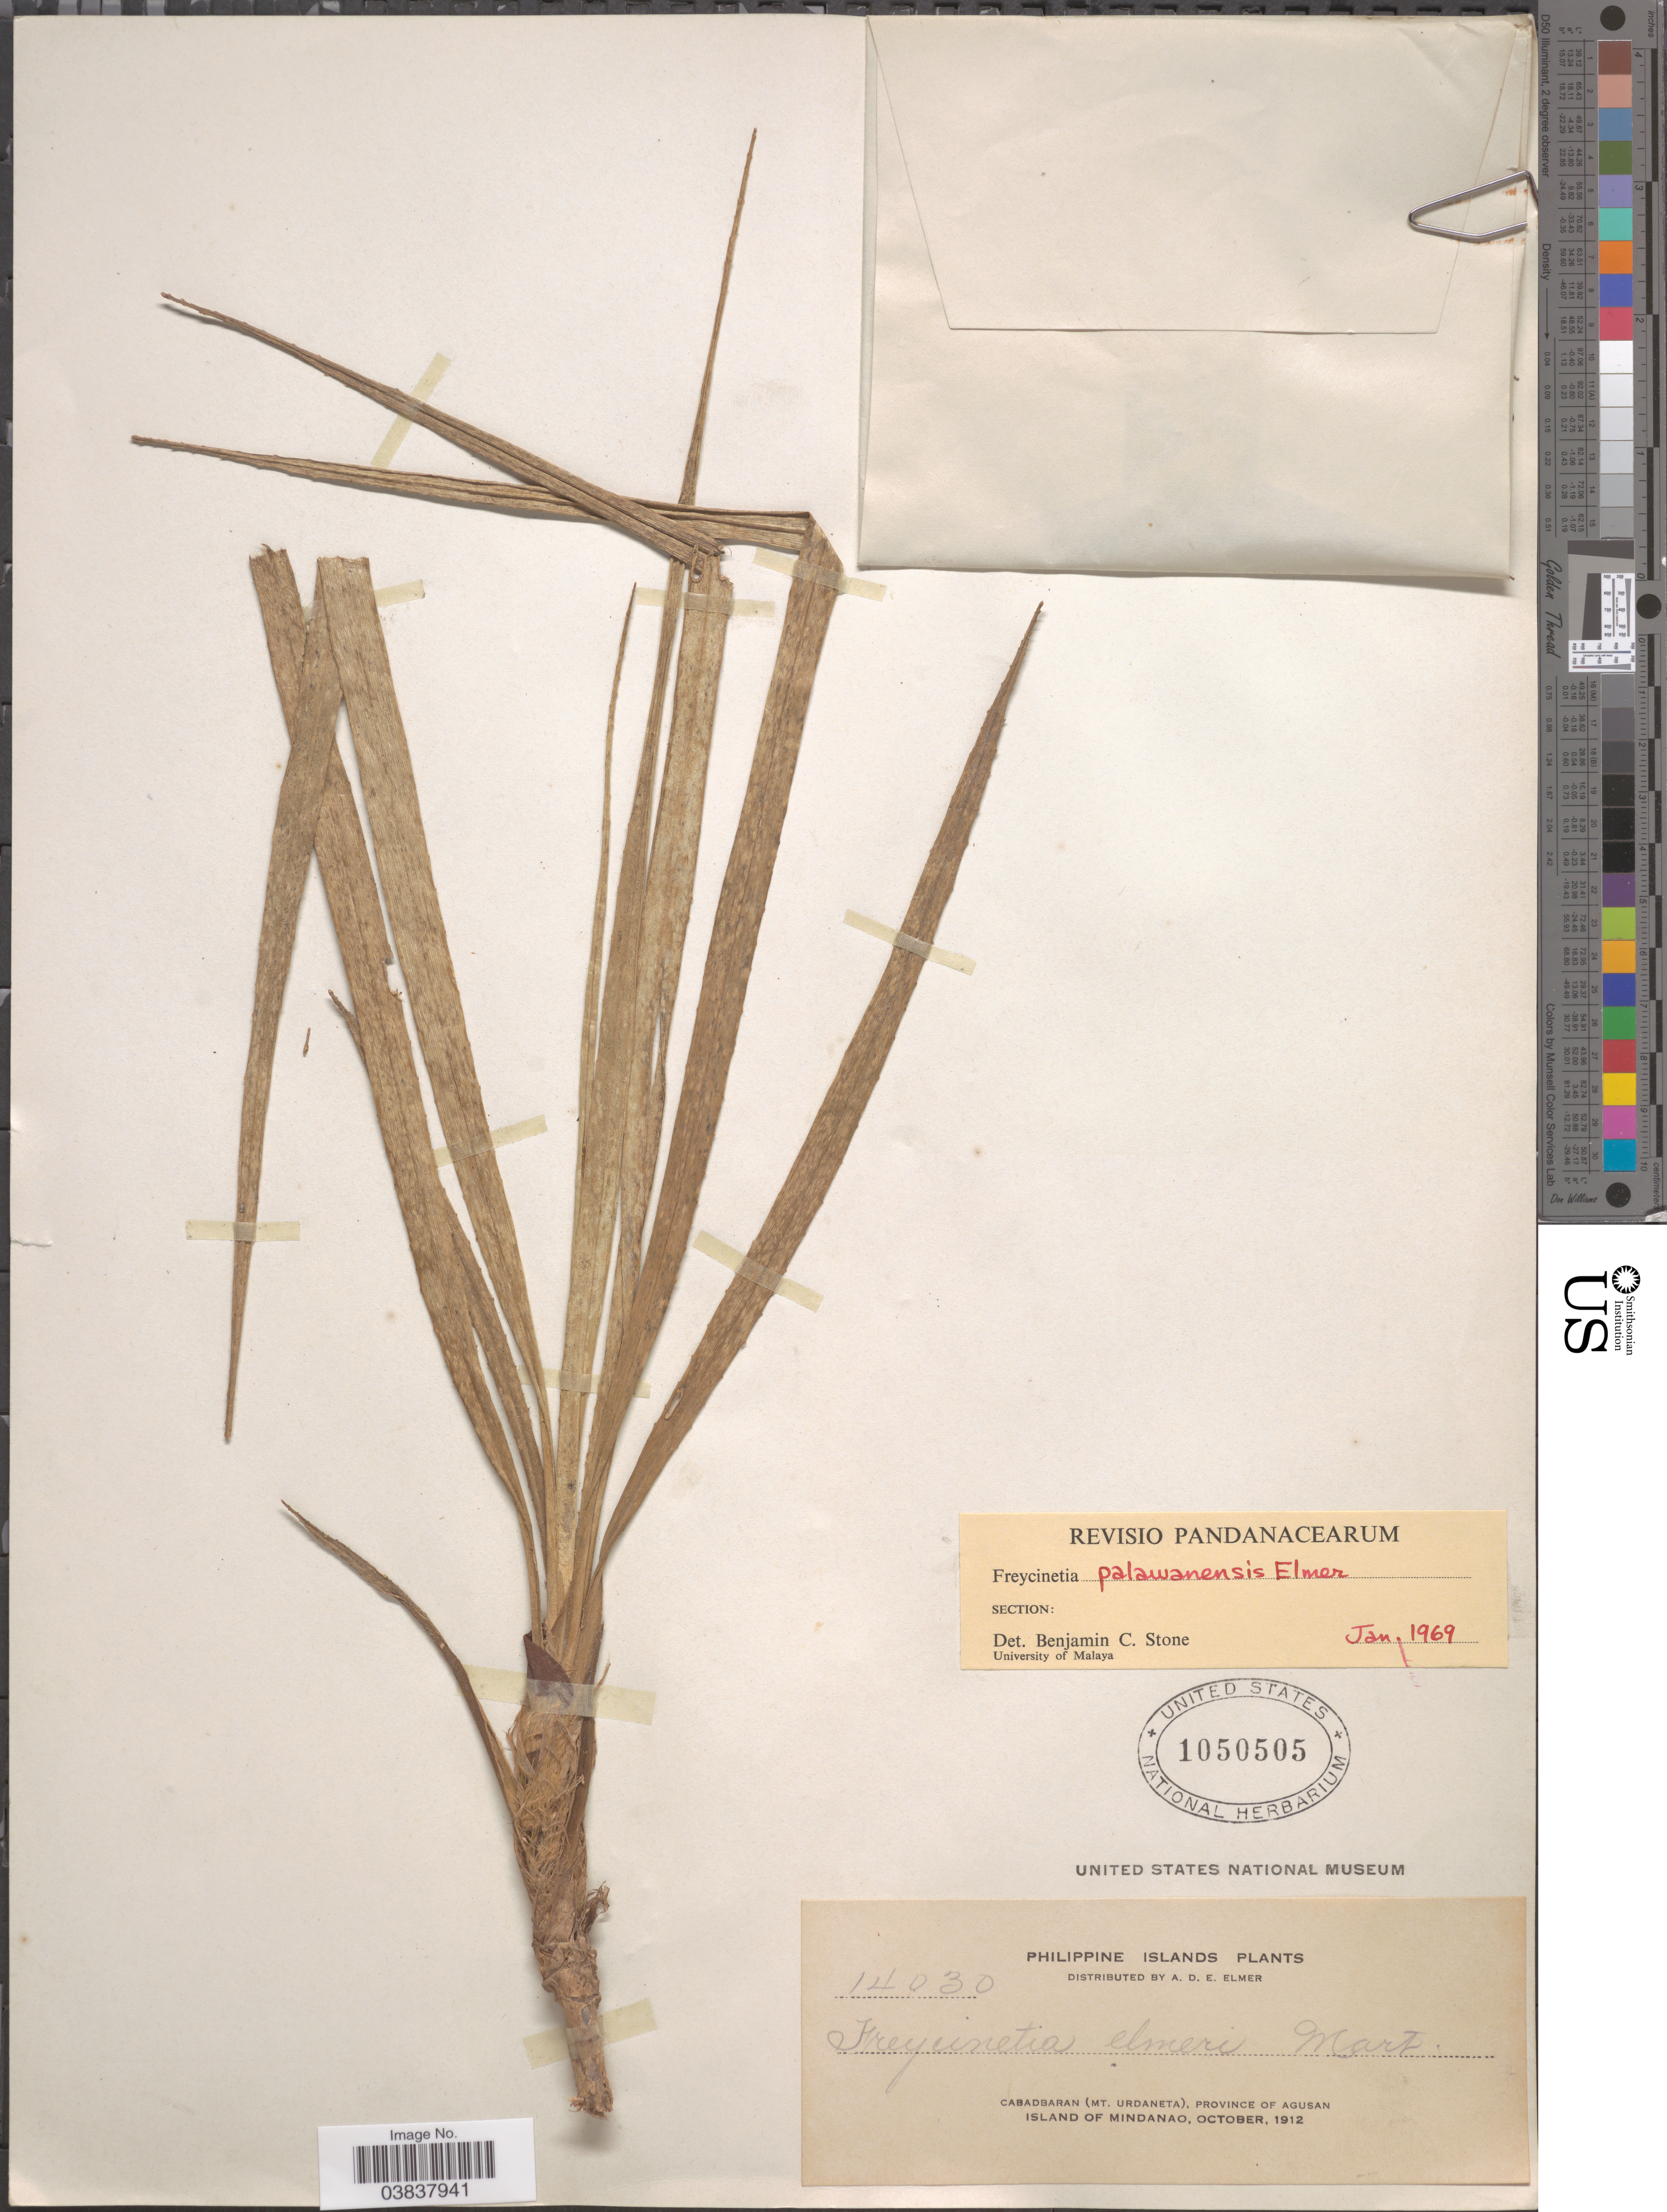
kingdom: Plantae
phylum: Tracheophyta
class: Liliopsida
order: Pandanales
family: Pandanaceae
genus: Freycinetia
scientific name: Freycinetia palawanensis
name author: Merr. ex Elmer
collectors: A. D. E. Elmer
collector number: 14030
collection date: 1912-10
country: Philippines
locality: Cabadbaran (Mt. Urdaneta), Province of Agusan, Island of Mindanao.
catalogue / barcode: US 1050505